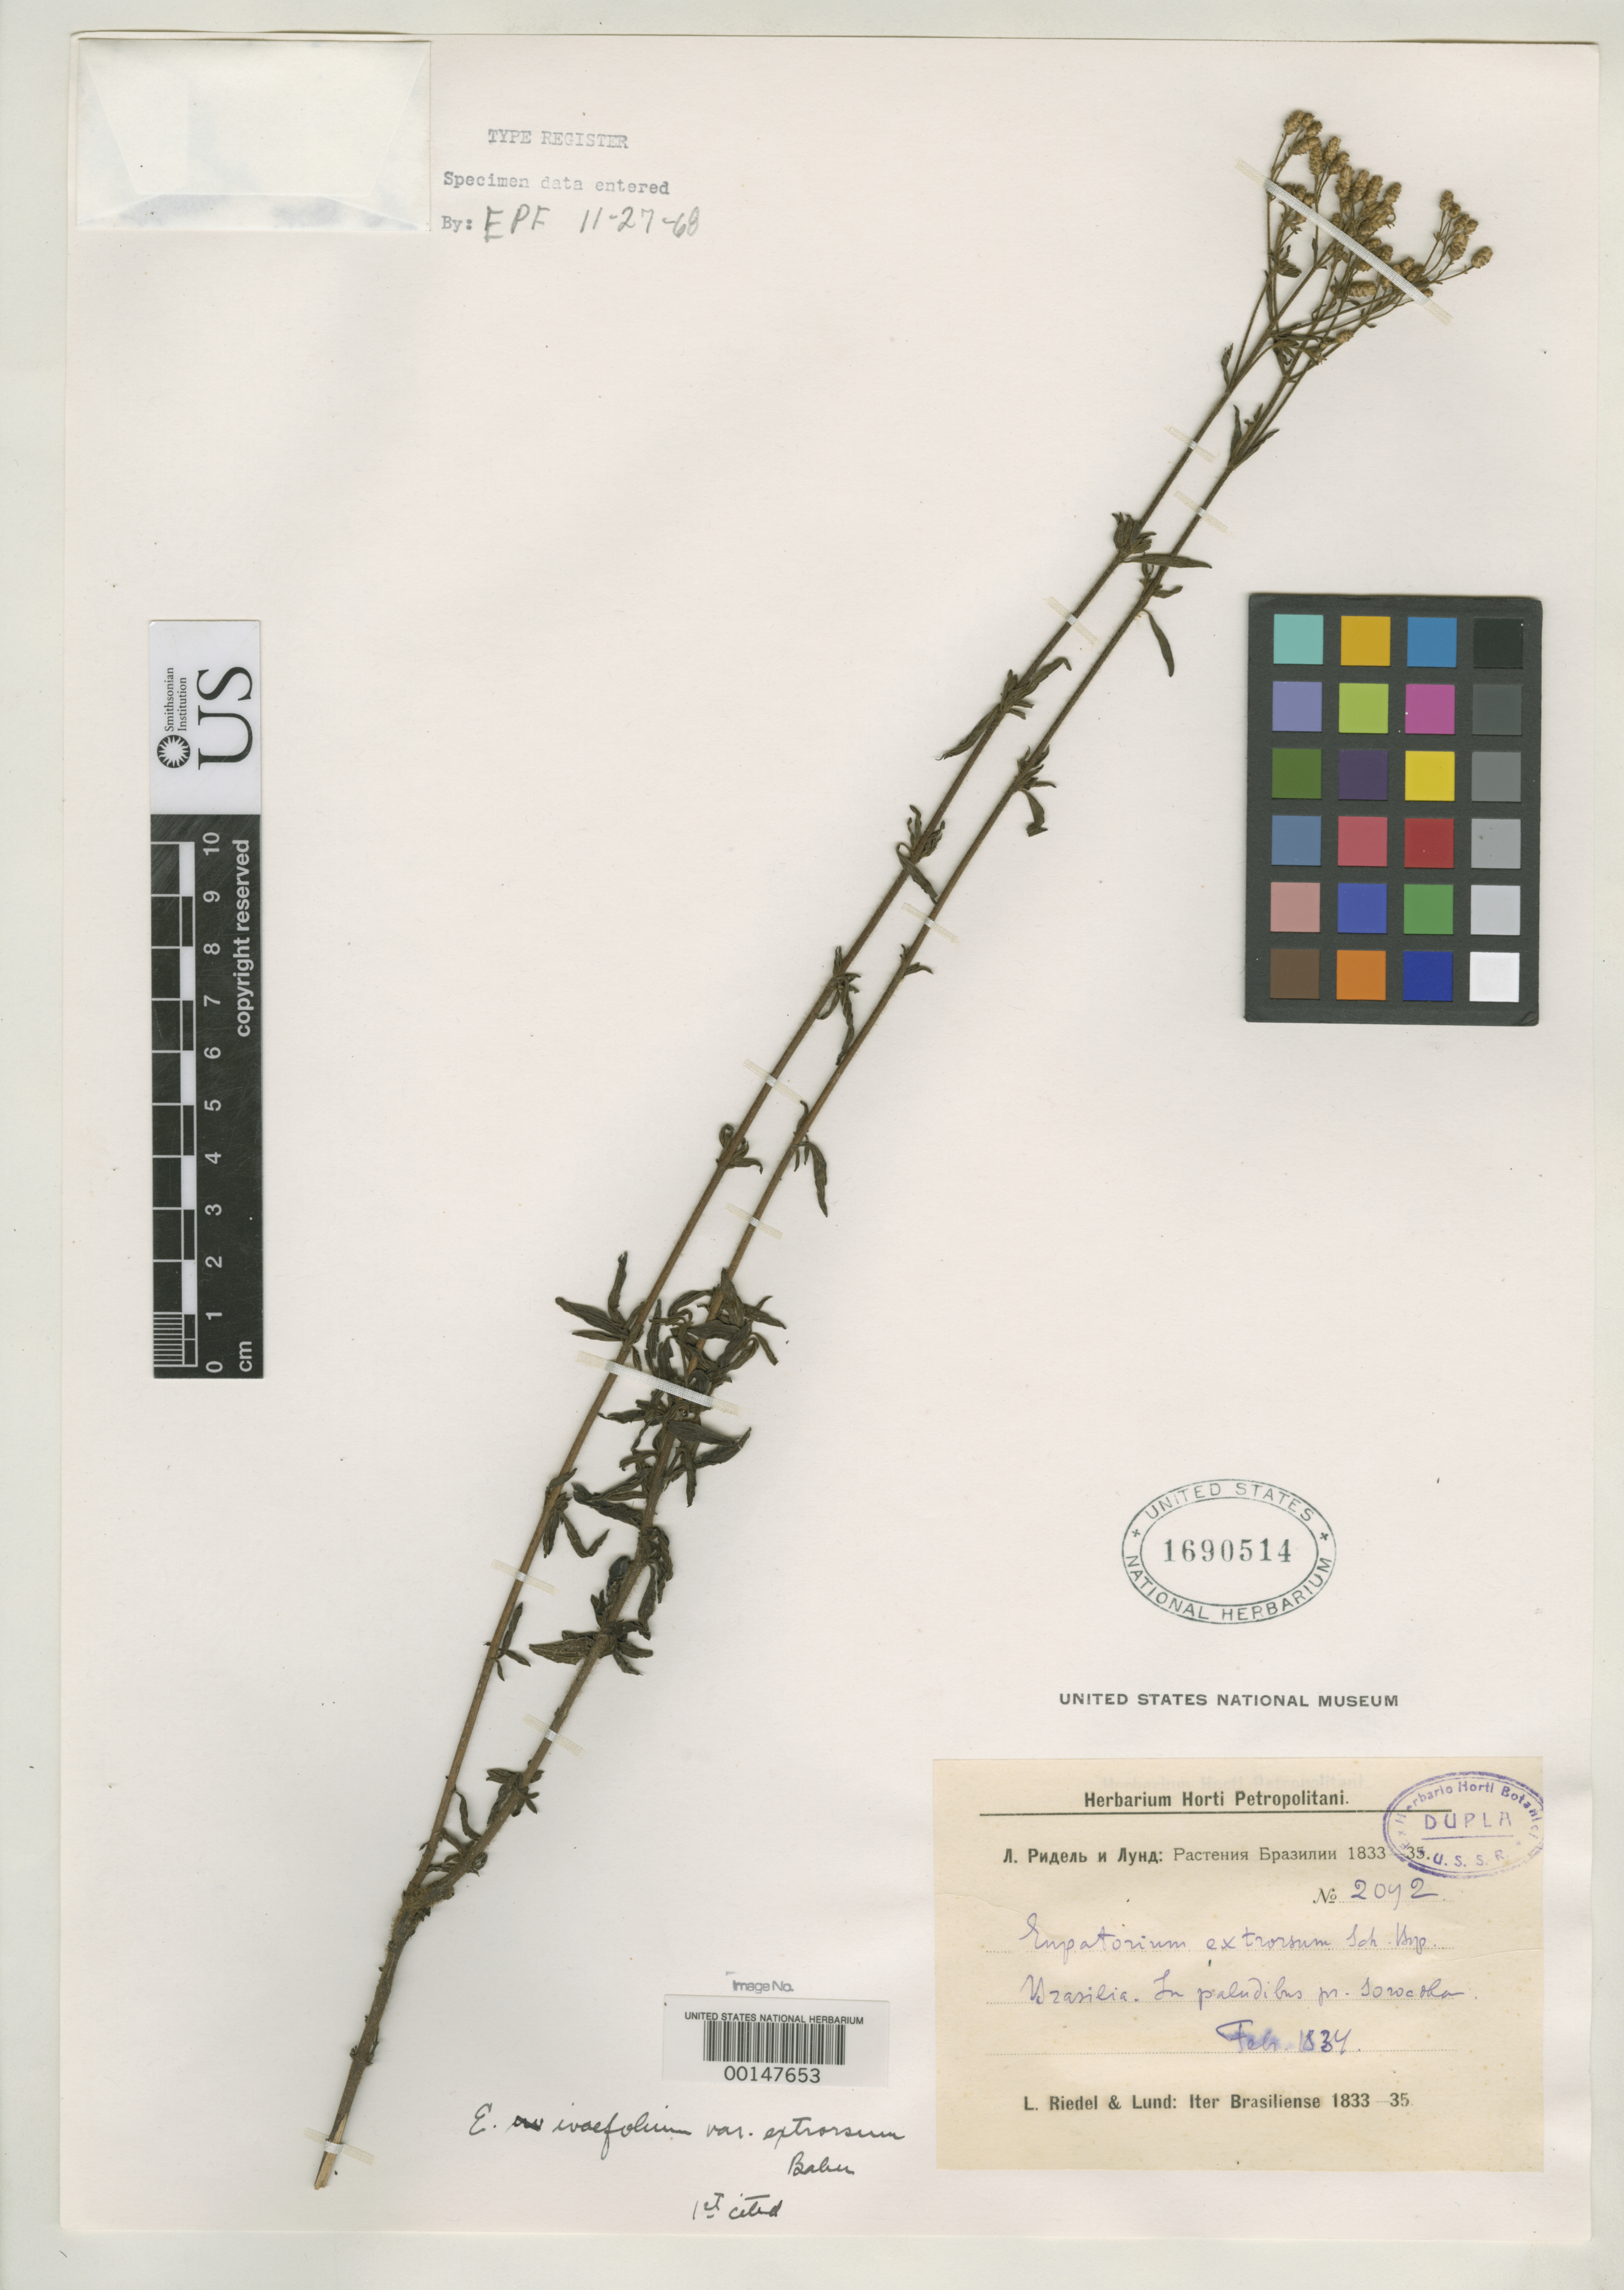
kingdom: Plantae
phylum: Tracheophyta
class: Magnoliopsida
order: Asterales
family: Asteraceae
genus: Eupatorium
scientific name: Eupatorium ivaefolium var. extrorsum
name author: Baker in Mart.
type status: Isosyntype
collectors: L. Riedel & P. Lund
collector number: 2092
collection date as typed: Feb 1834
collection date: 1834-02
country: Brazil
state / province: São Paulo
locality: Sorocaba.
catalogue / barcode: US 1690514